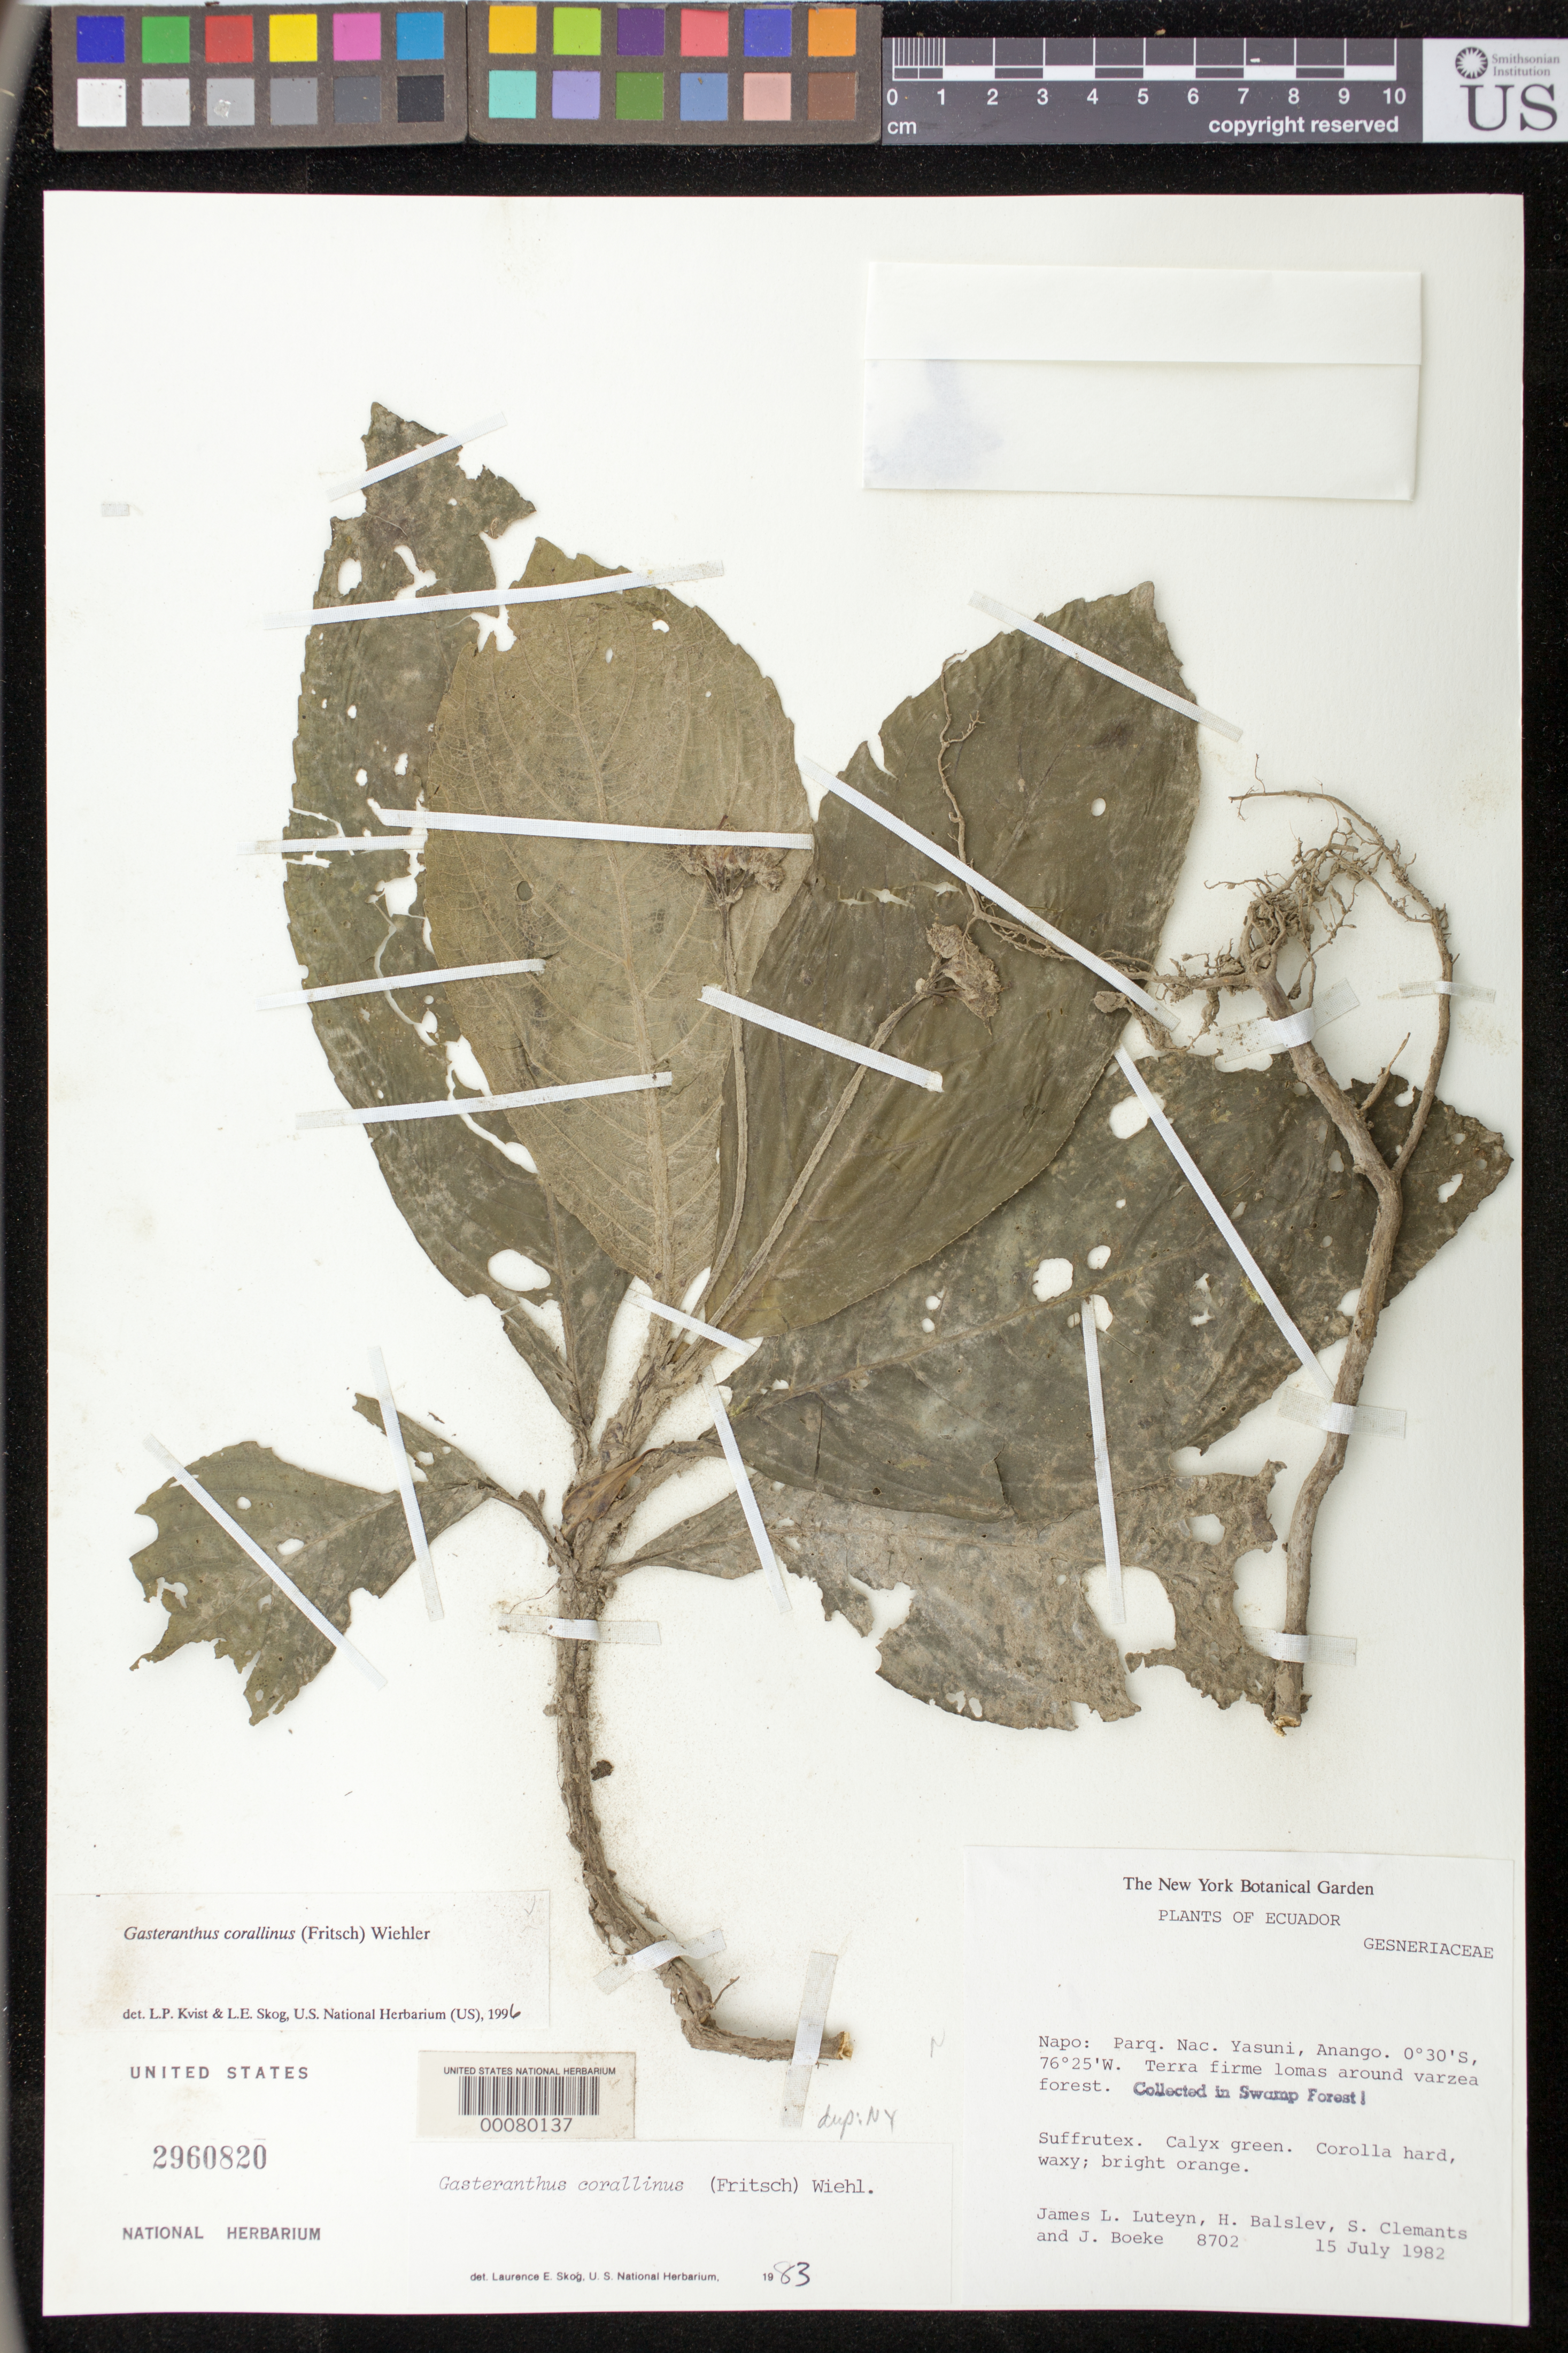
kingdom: Plantae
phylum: Tracheophyta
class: Magnoliopsida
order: Lamiales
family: Gesneriaceae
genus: Gasteranthus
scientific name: Gasteranthus corallinus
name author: (Fritsch) Wiehler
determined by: Skog, Laurence E.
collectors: J. L. Luteyn, H. Balslev, S. Clemants & J. D. Boeke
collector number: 8702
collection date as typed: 15 Jul 1982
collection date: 1982-07-15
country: Ecuador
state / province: Napo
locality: Parq. Nac. Yasuní, Anango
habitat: Terra firme lomas around varzea forest; collected in swamp forest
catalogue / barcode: US 2960820